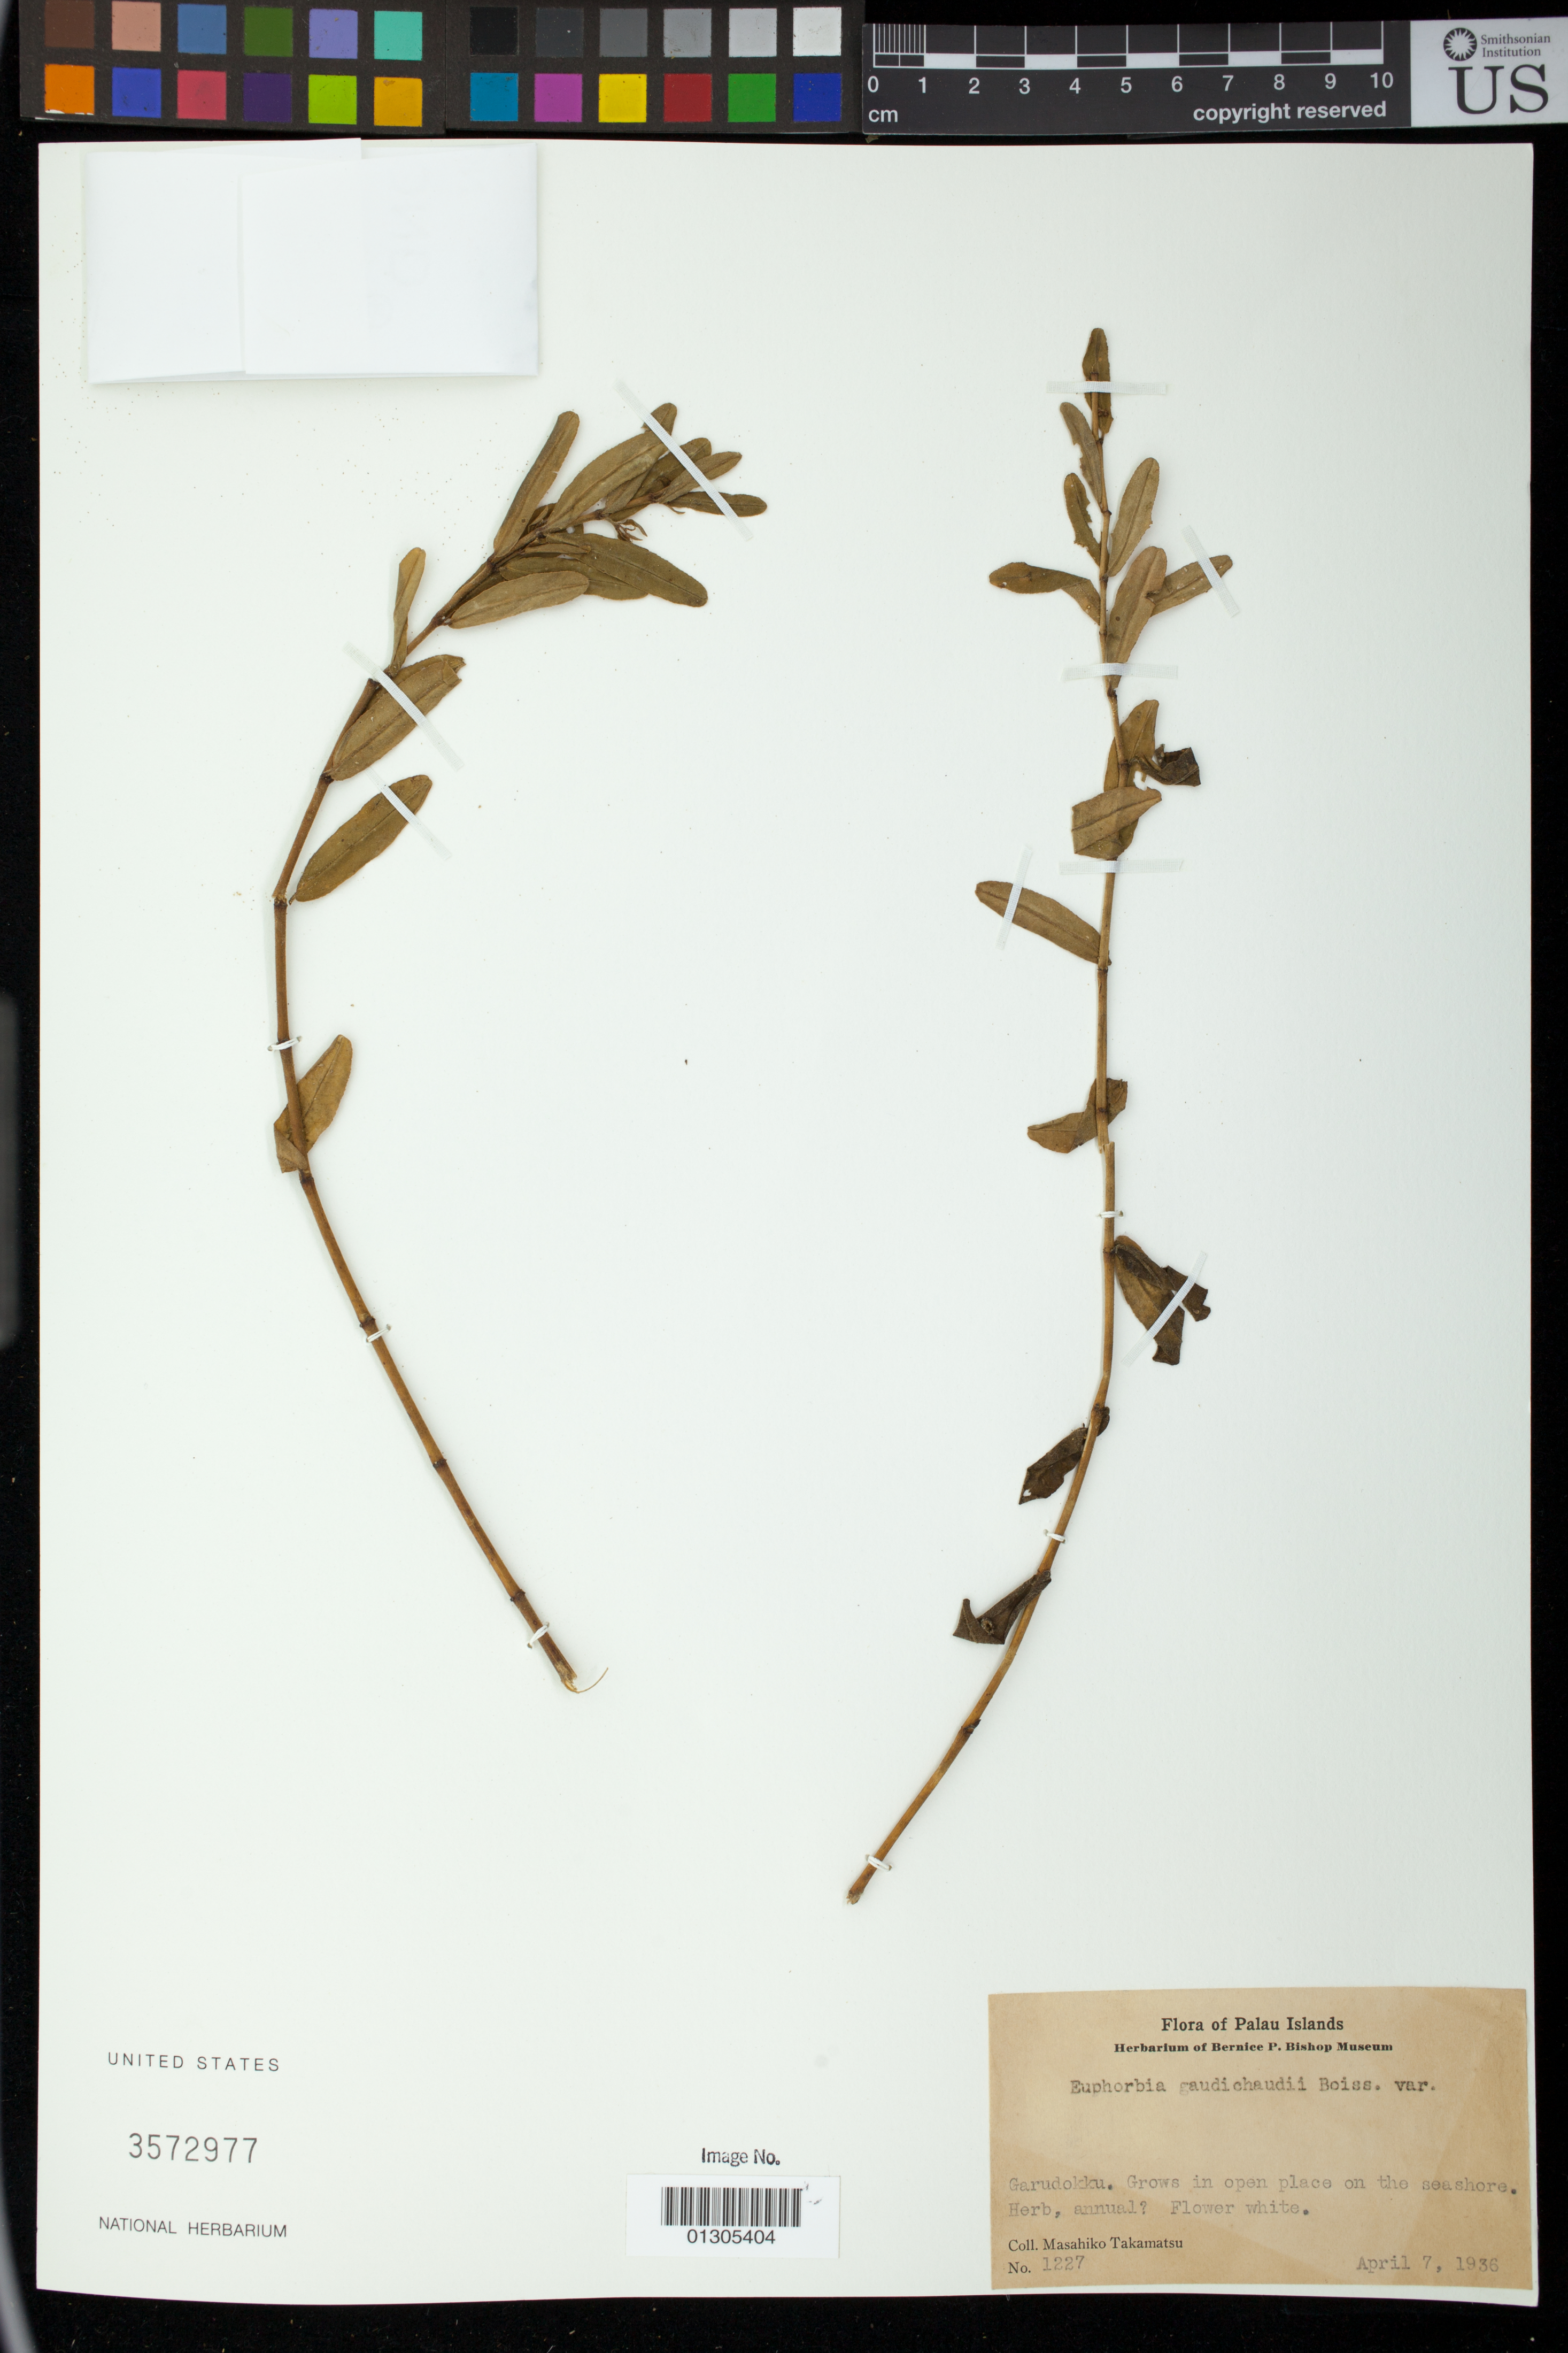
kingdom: Plantae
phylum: Tracheophyta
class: Magnoliopsida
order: Malpighiales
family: Euphorbiaceae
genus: Euphorbia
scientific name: Euphorbia gaudichaudii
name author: Boiss.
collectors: M. Takamatsu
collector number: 1227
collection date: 1936-04-07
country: Palau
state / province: Melekeok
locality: Garudokku (Lake Ngerdok)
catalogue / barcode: US 3572977